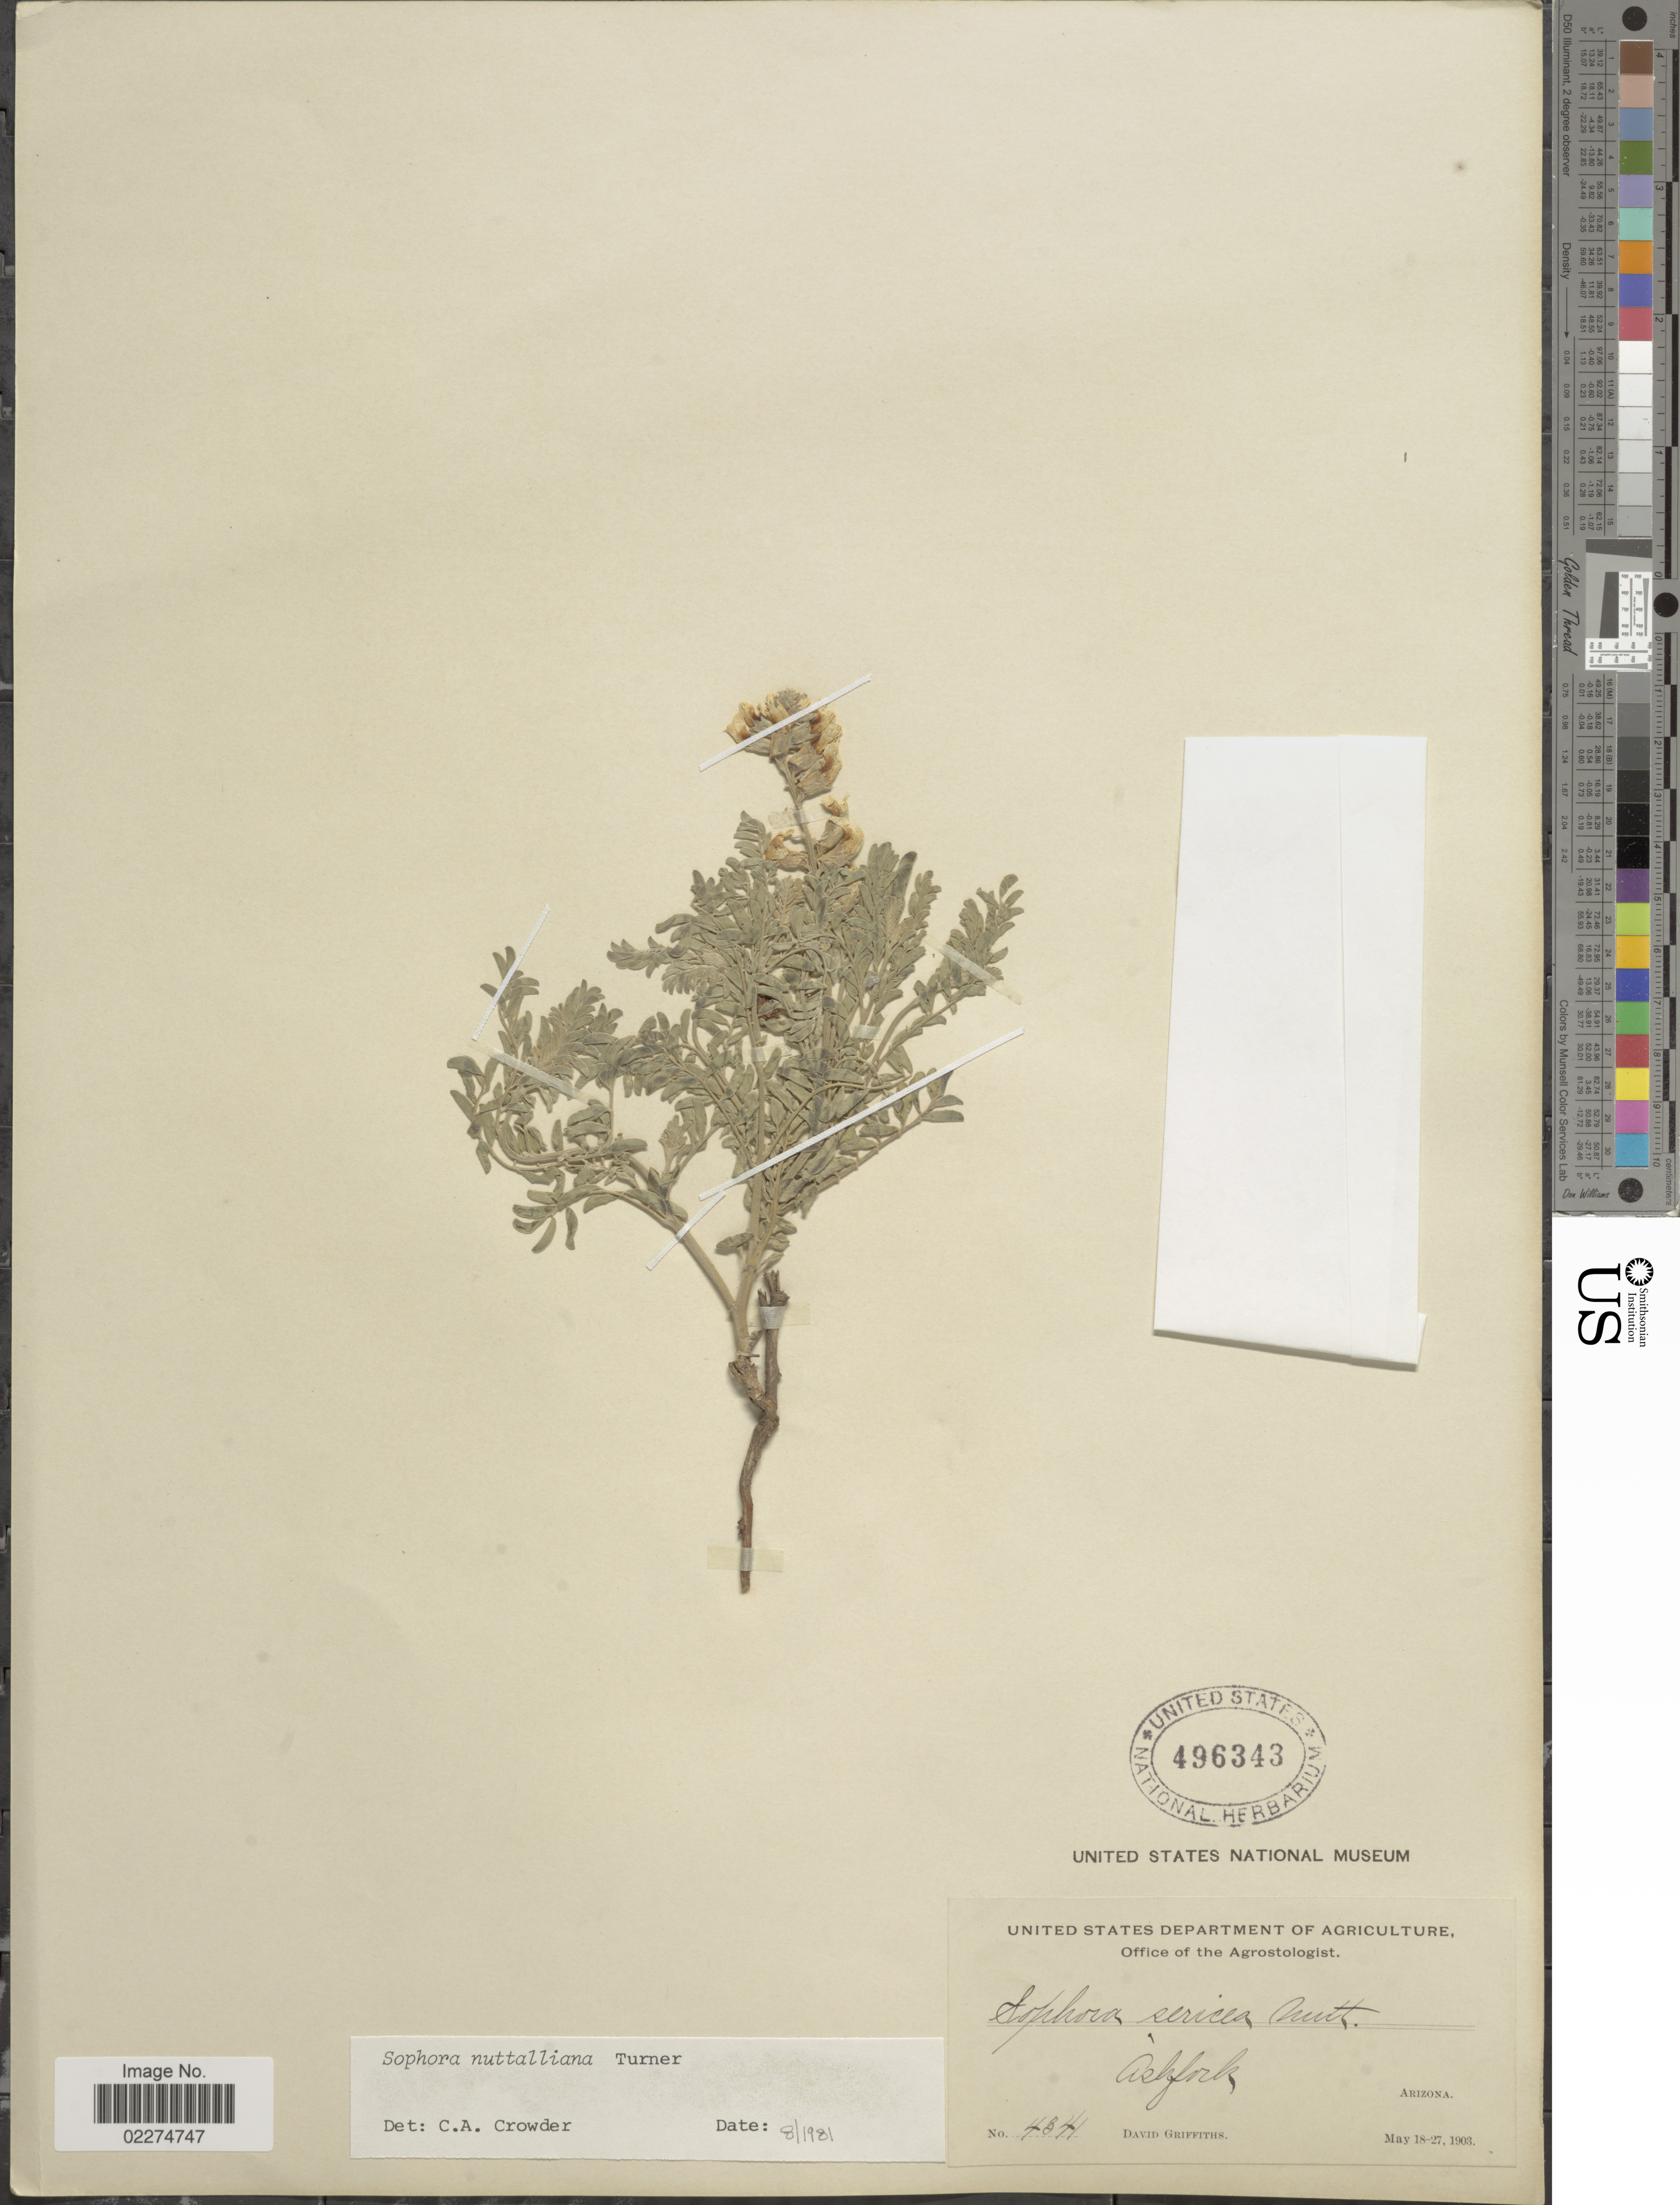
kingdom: Plantae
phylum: Tracheophyta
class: Magnoliopsida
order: Fabales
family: Fabaceae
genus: Sophora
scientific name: Sophora nuttalliana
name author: B.L. Turner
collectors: D. Griffiths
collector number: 4341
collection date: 1903-05-18/1903-05-27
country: United States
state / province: Arizona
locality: Ashfork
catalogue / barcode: US 496343